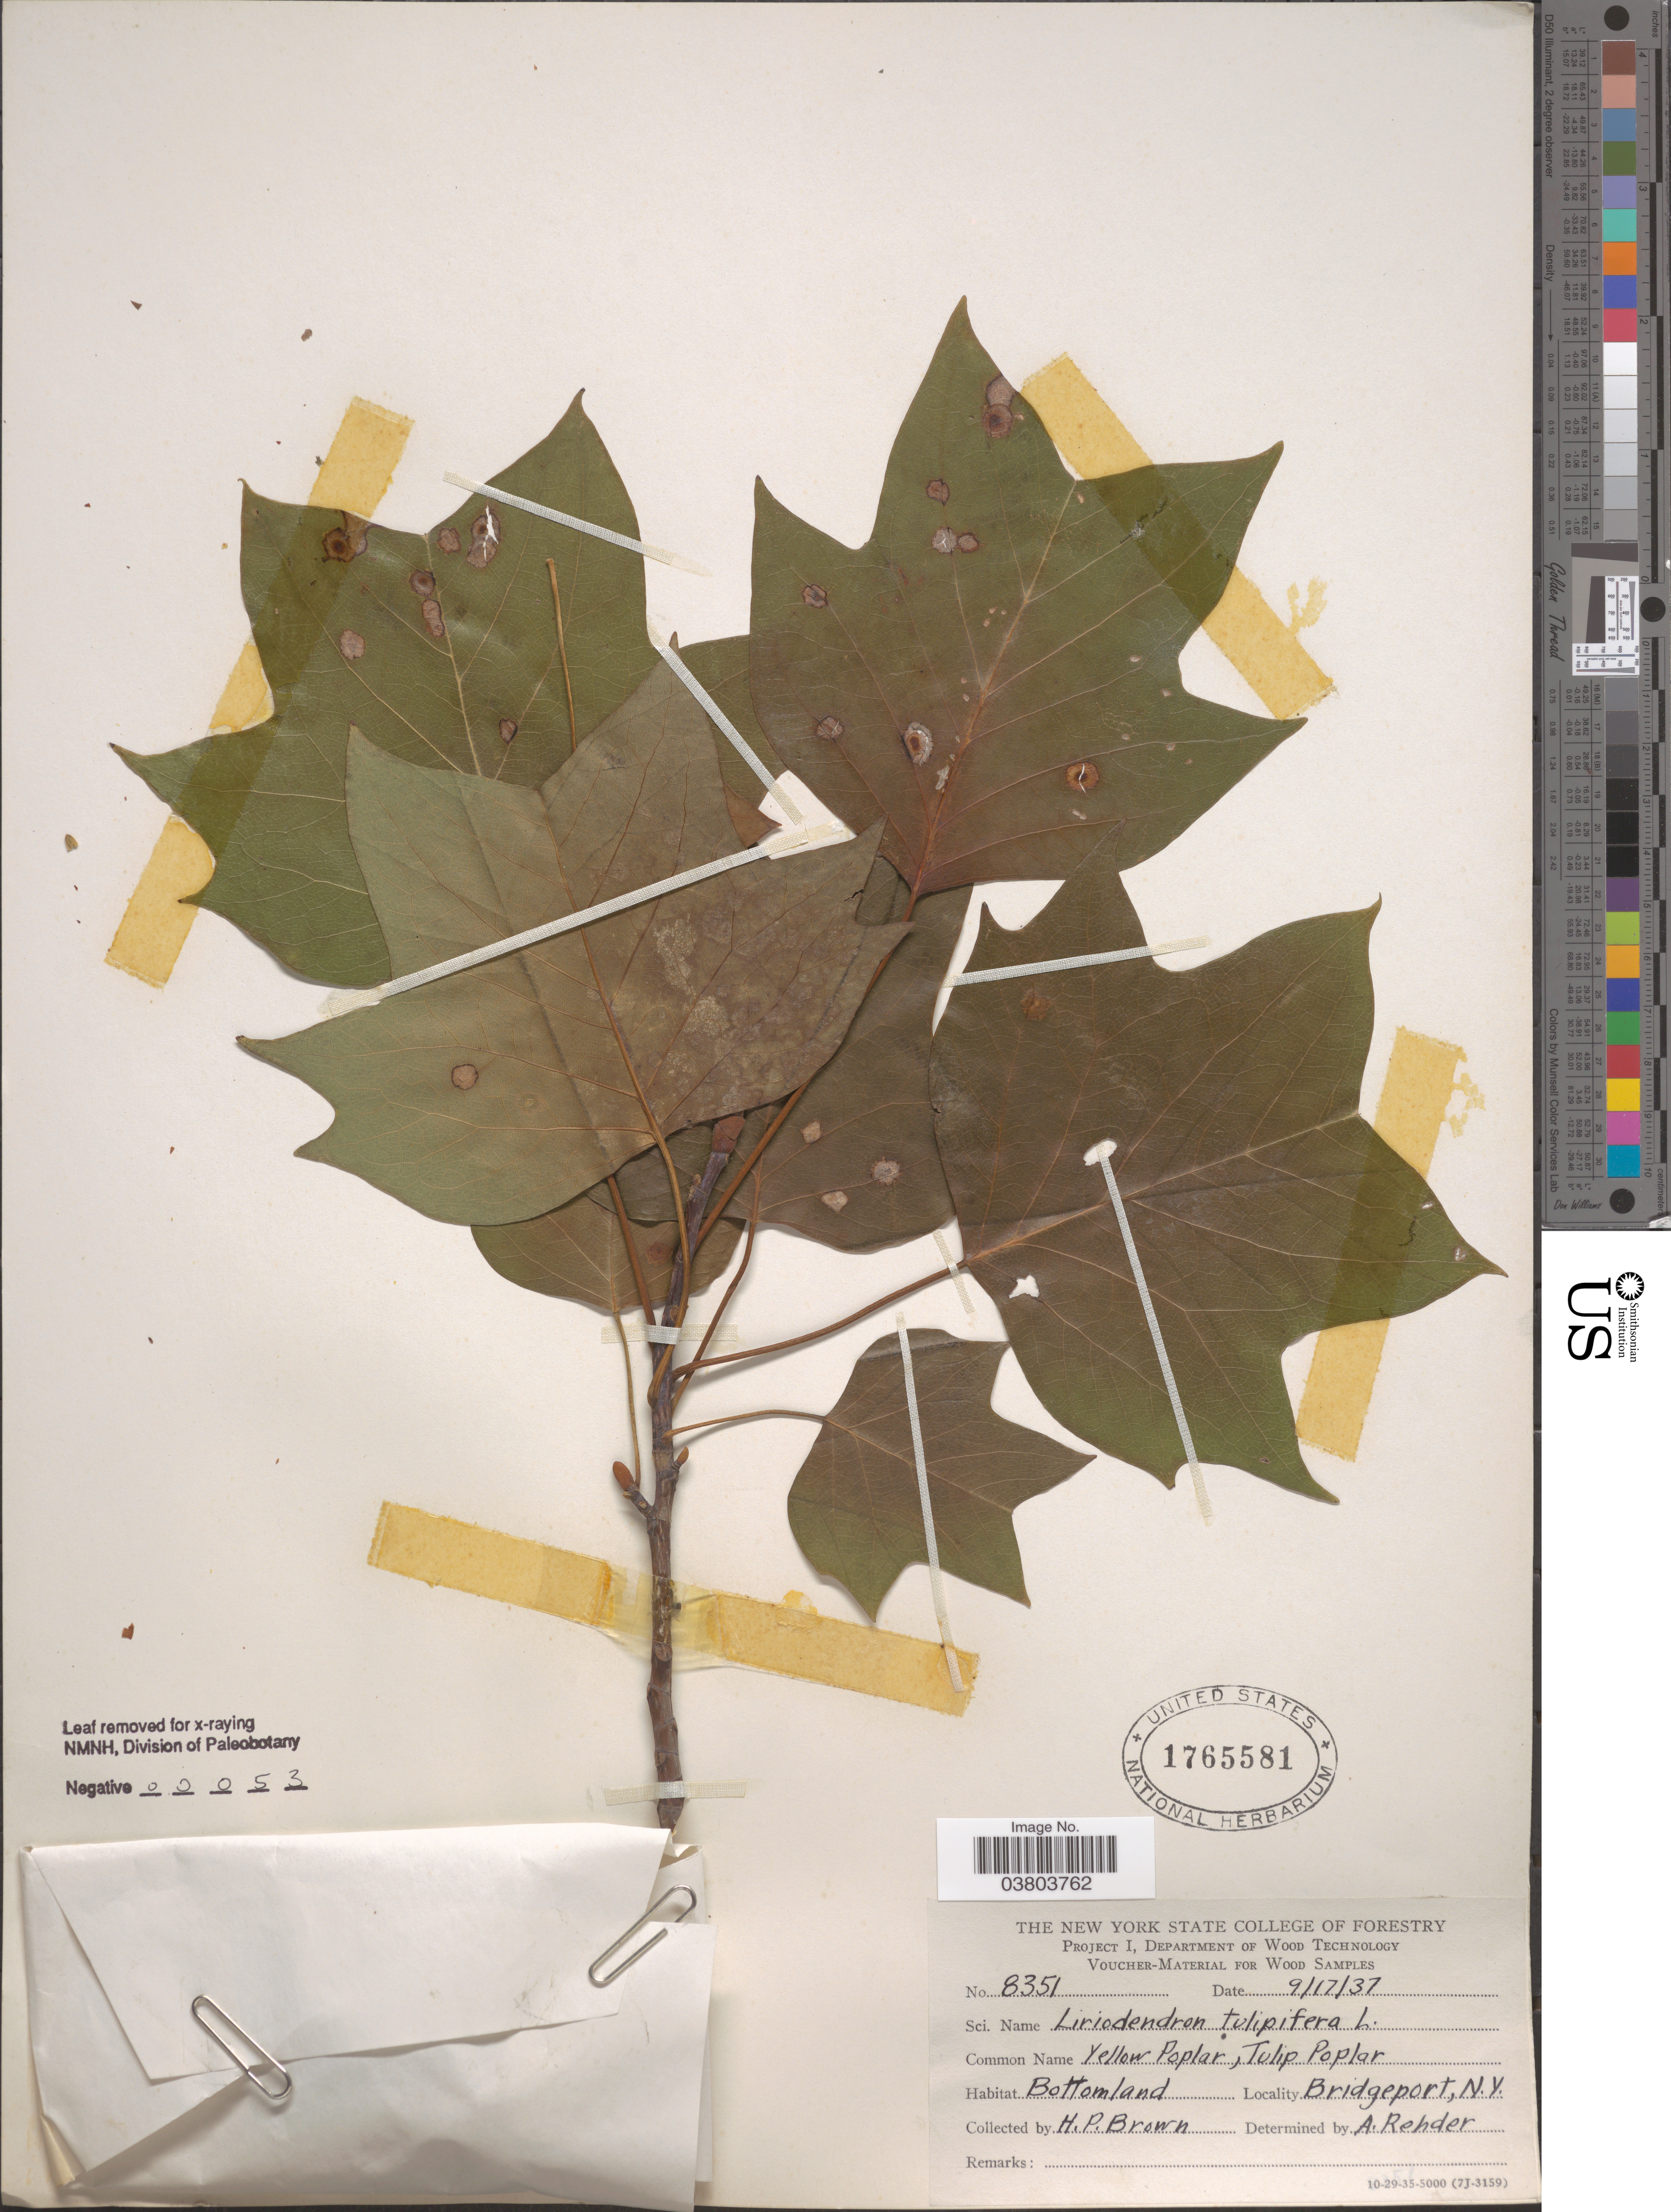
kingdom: Plantae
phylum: Tracheophyta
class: Magnoliopsida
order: Magnoliales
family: Magnoliaceae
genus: Liriodendron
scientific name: Liriodendron tulipifera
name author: L.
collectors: H. P. Brown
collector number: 8351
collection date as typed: Transcribed d/m/y: 17/9/37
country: United States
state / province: New York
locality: Bottomland. Bridgeport.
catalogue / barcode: US 1765581